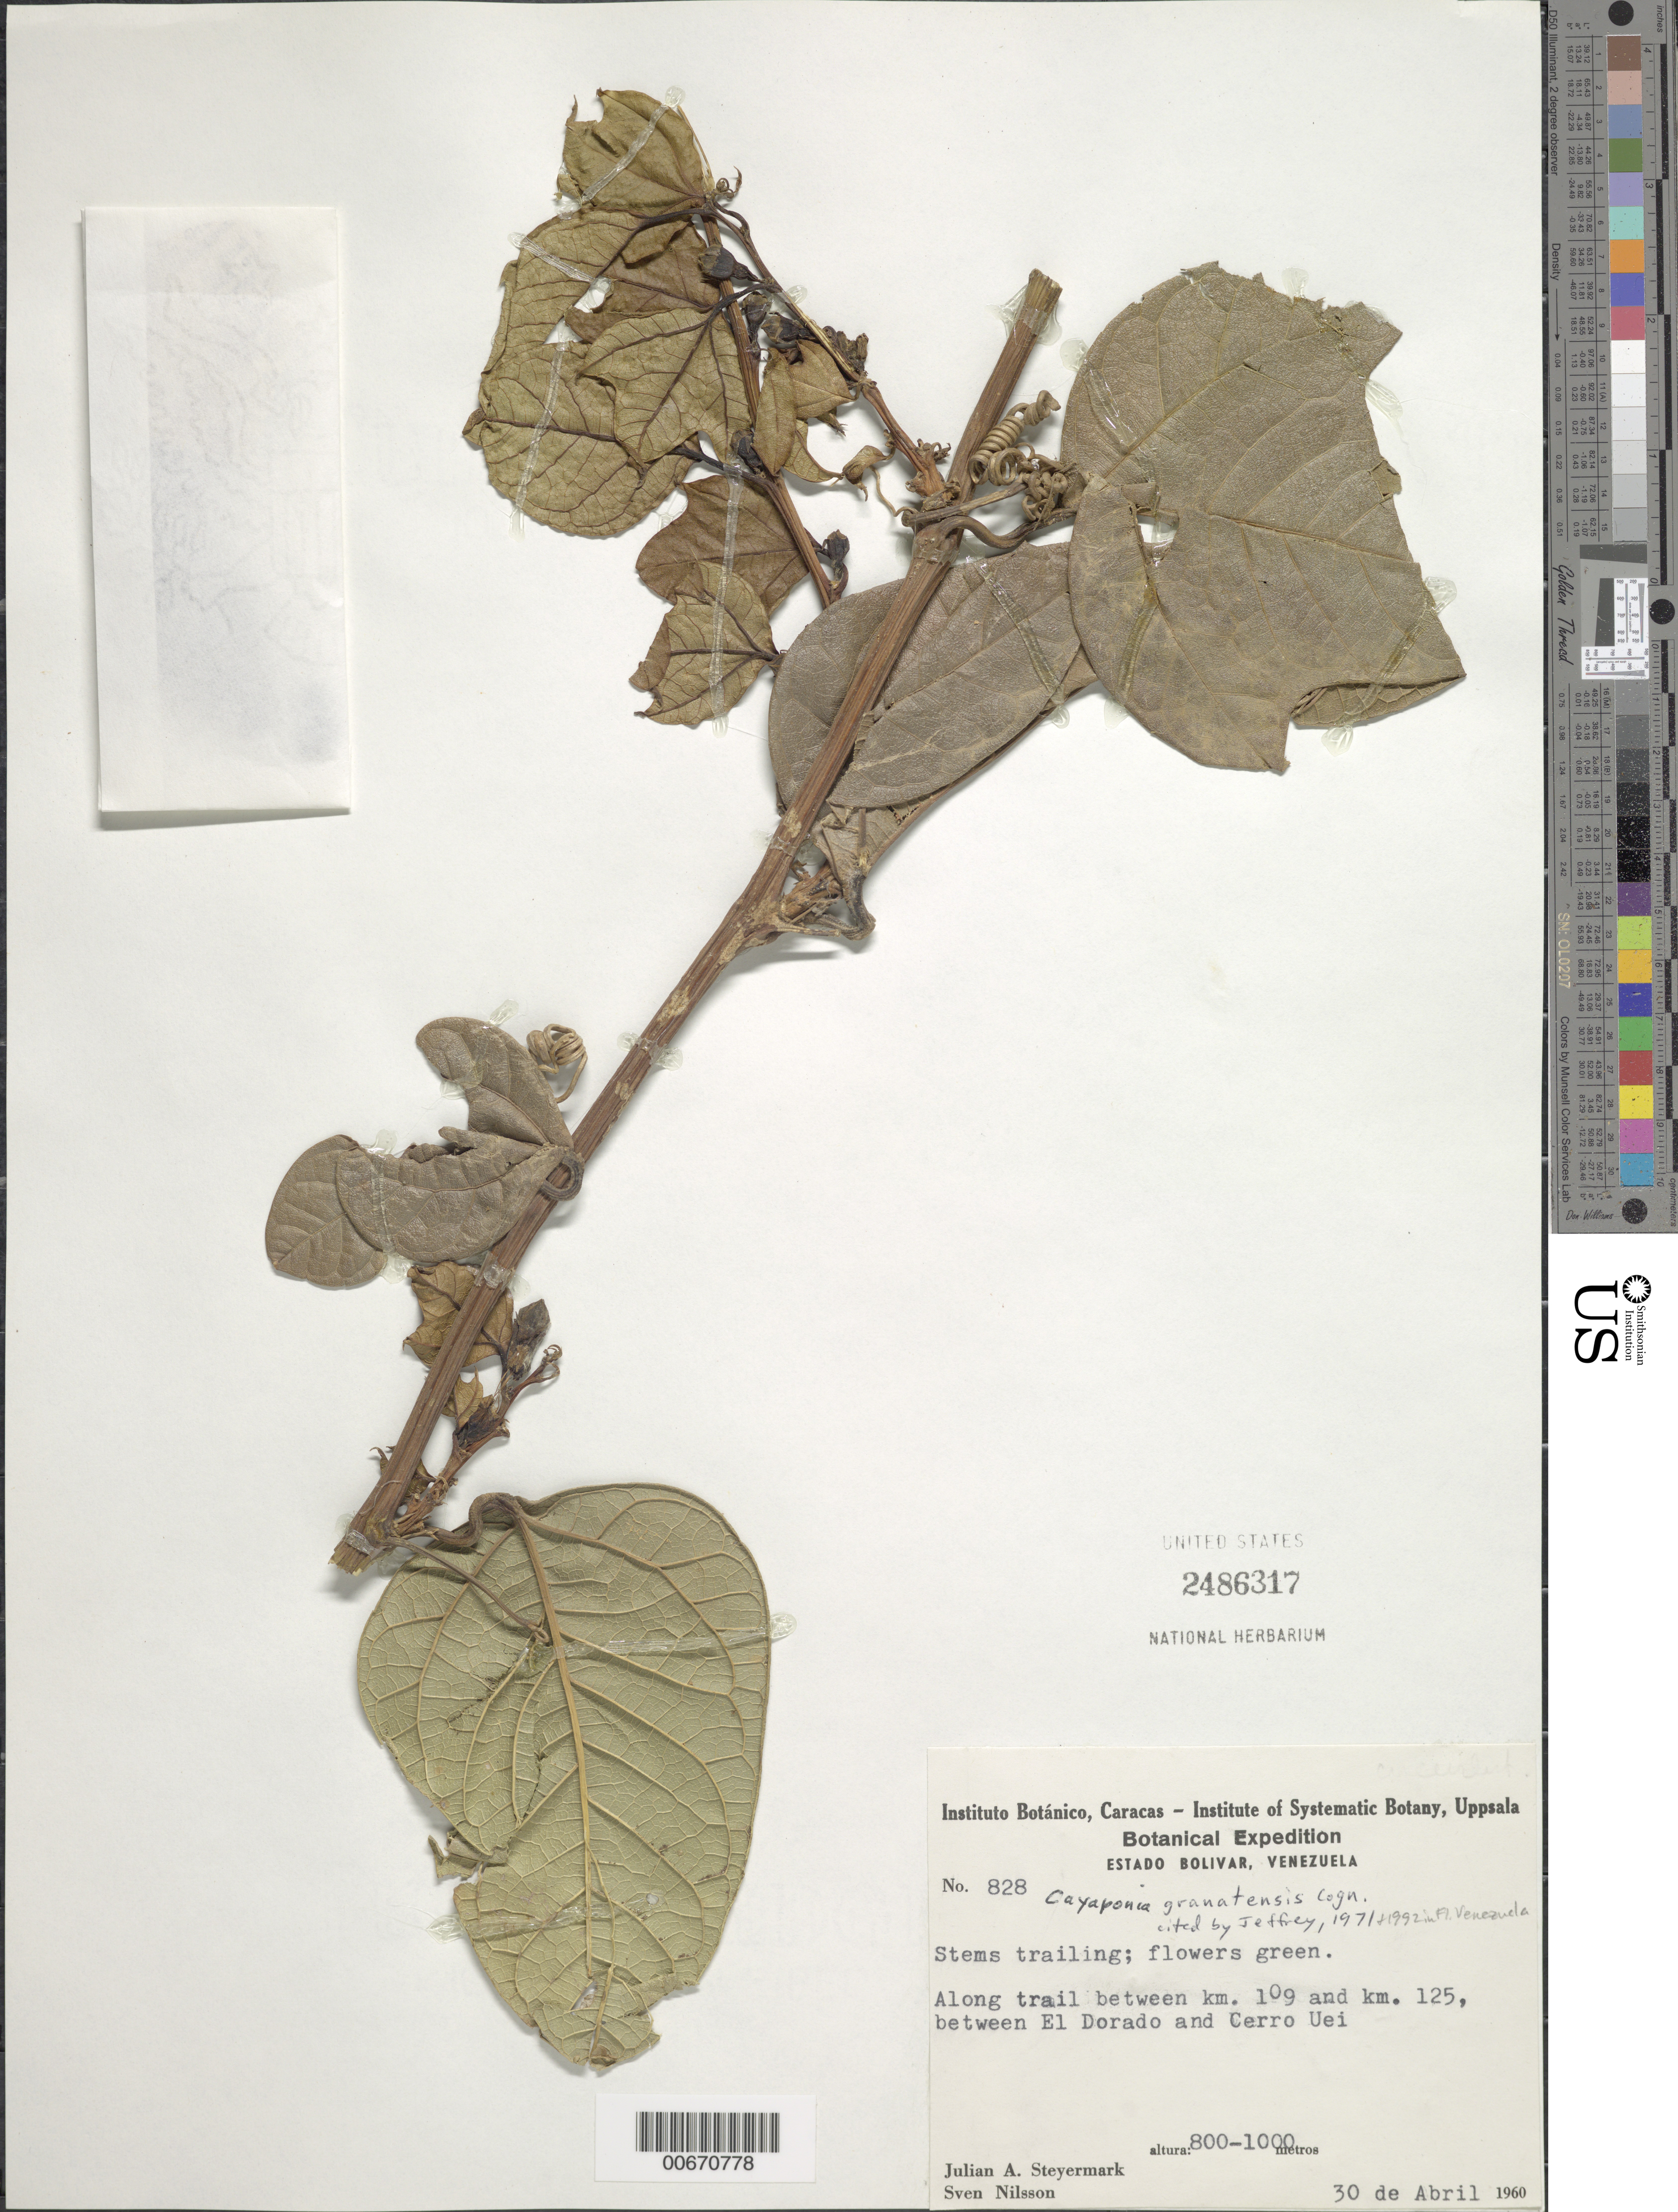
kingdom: Plantae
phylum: Tracheophyta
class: Magnoliopsida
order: Cucurbitales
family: Cucurbitaceae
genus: Cayaponia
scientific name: Cayaponia granatensis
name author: Cogn.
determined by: Jeffrey, C.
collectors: J. Steyermark & S. Nilsson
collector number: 60 828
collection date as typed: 30-Apr-60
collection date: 1960-04-30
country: Venezuela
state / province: Bolívar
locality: El Dorado to Cerro Uei, km 109-125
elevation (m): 800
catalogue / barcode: US 2486317